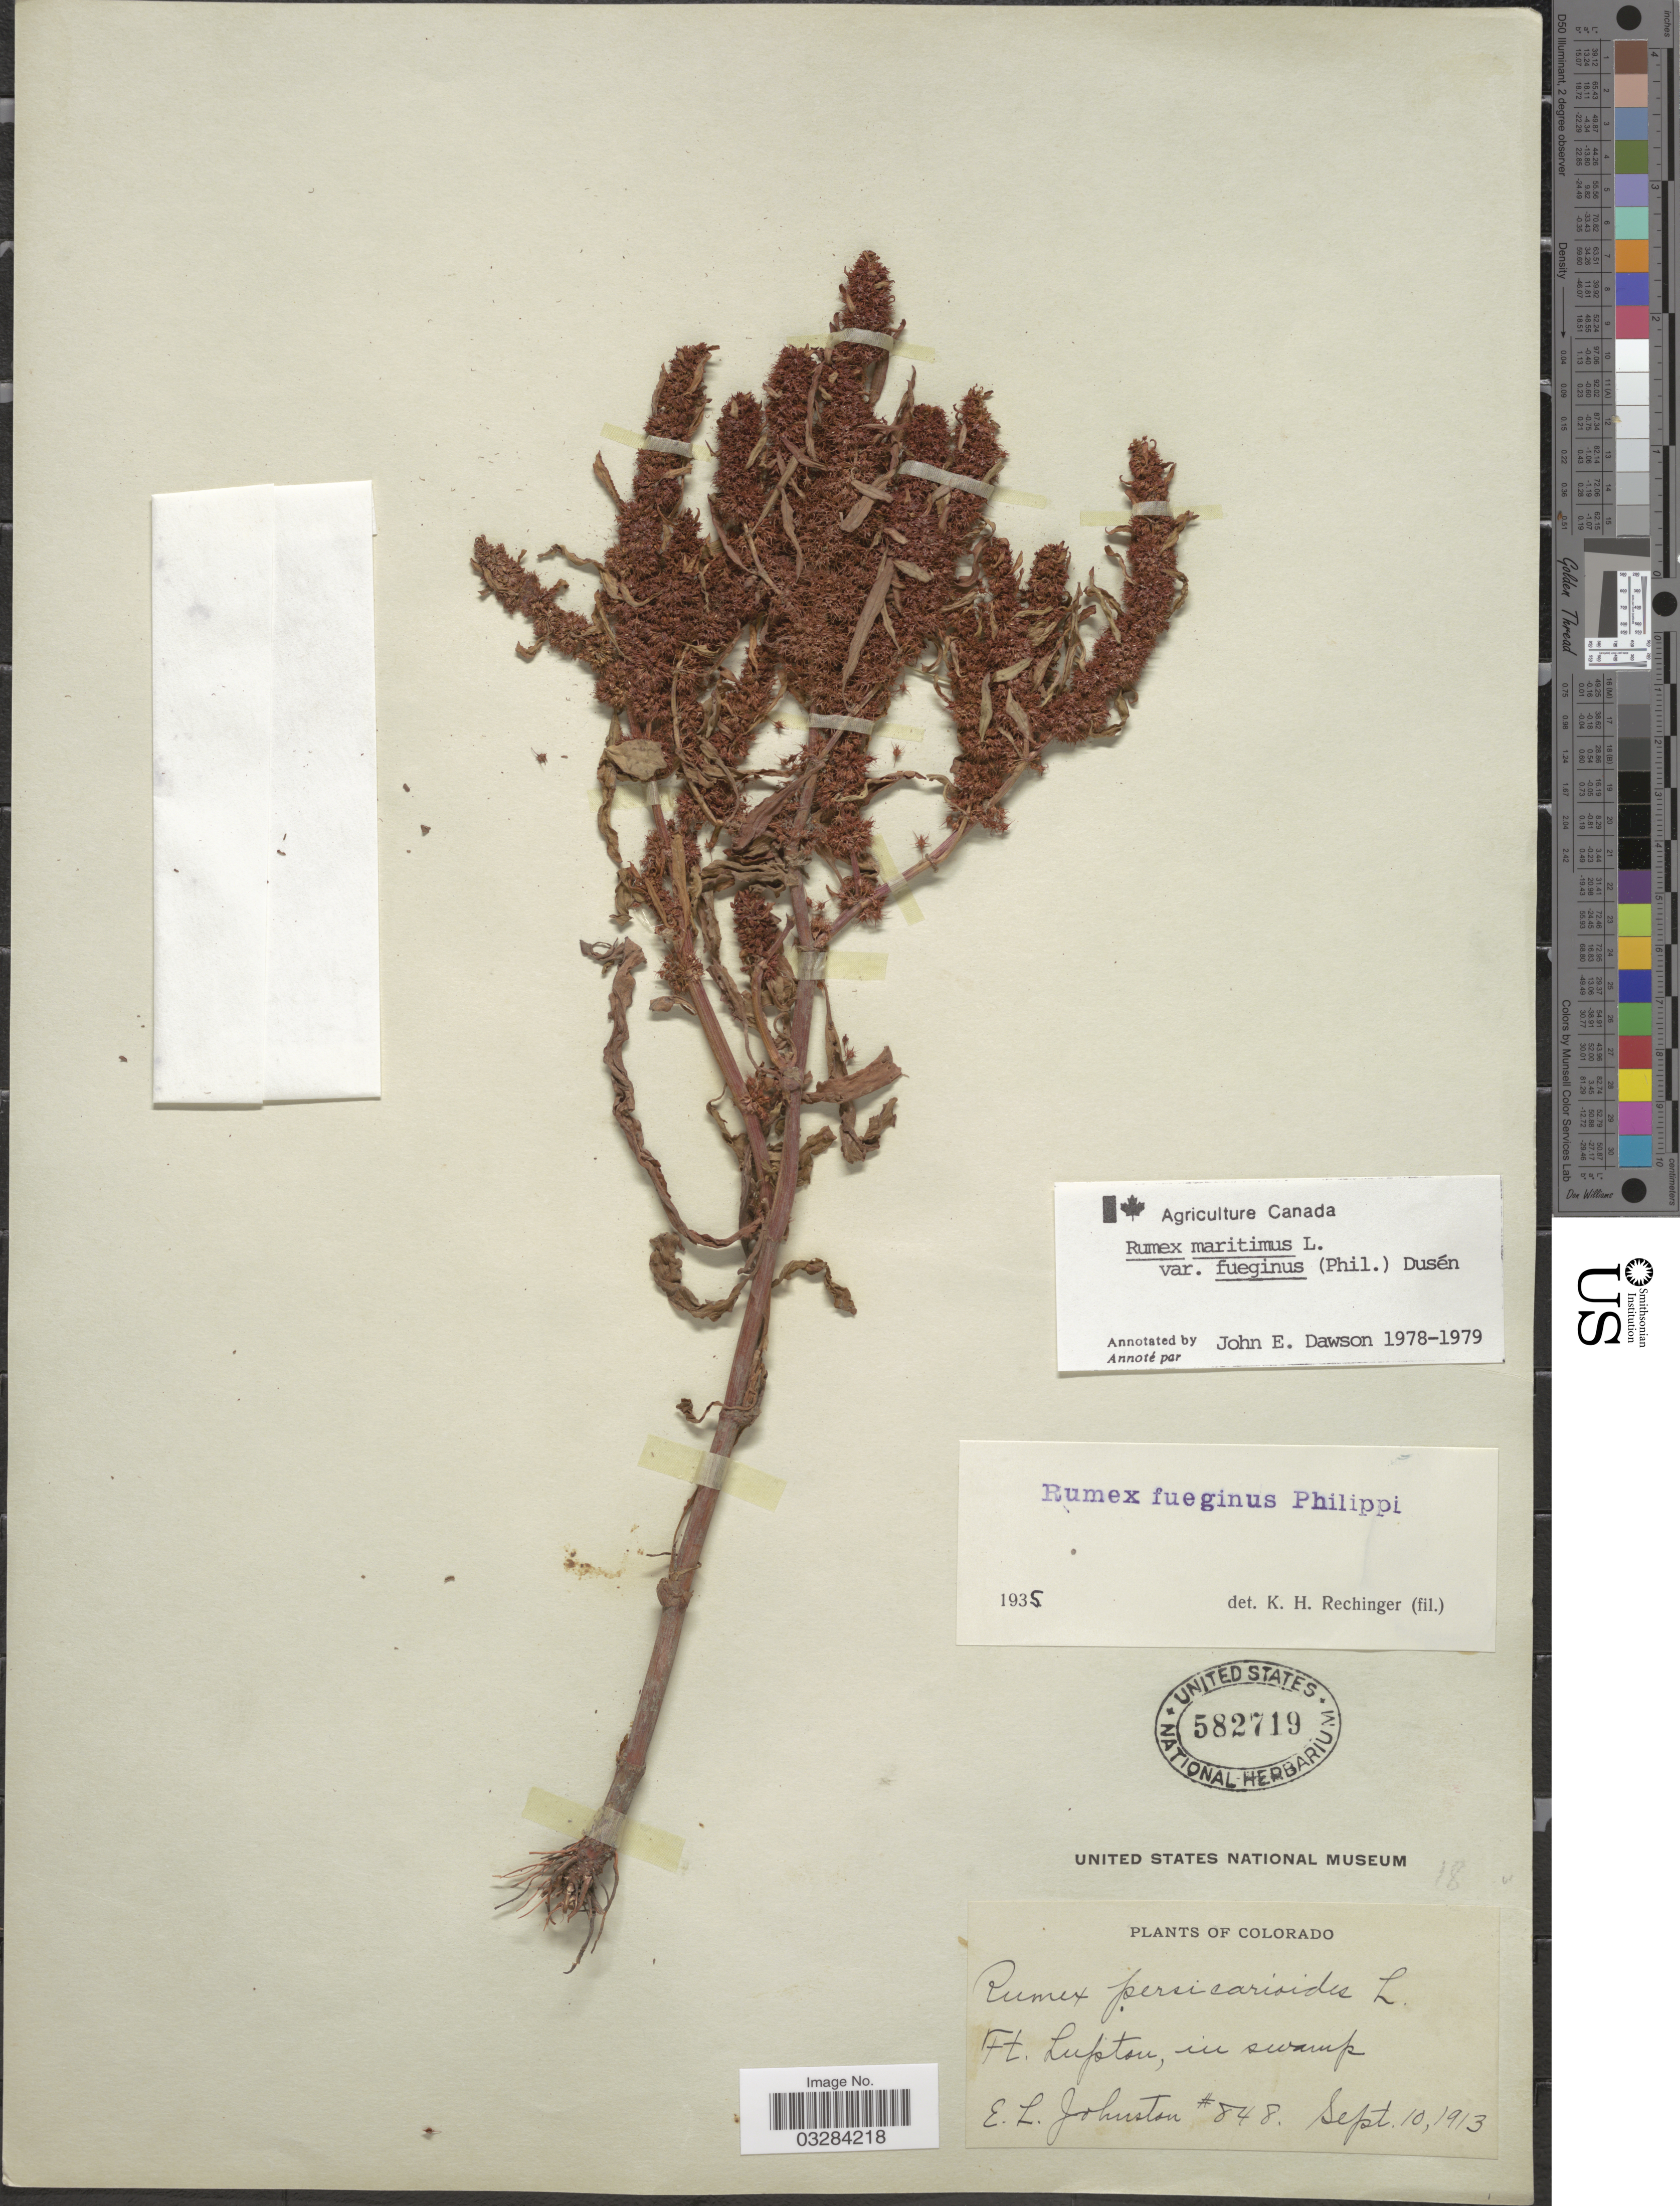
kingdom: Plantae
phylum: Tracheophyta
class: Magnoliopsida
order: Caryophyllales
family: Polygonaceae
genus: Rumex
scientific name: Rumex maritimus var. fueginus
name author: (Phil.) Dusén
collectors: E. L. Johnston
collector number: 848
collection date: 1913-09-10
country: United States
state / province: Colorado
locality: Ft. Lupton.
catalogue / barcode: US 582719